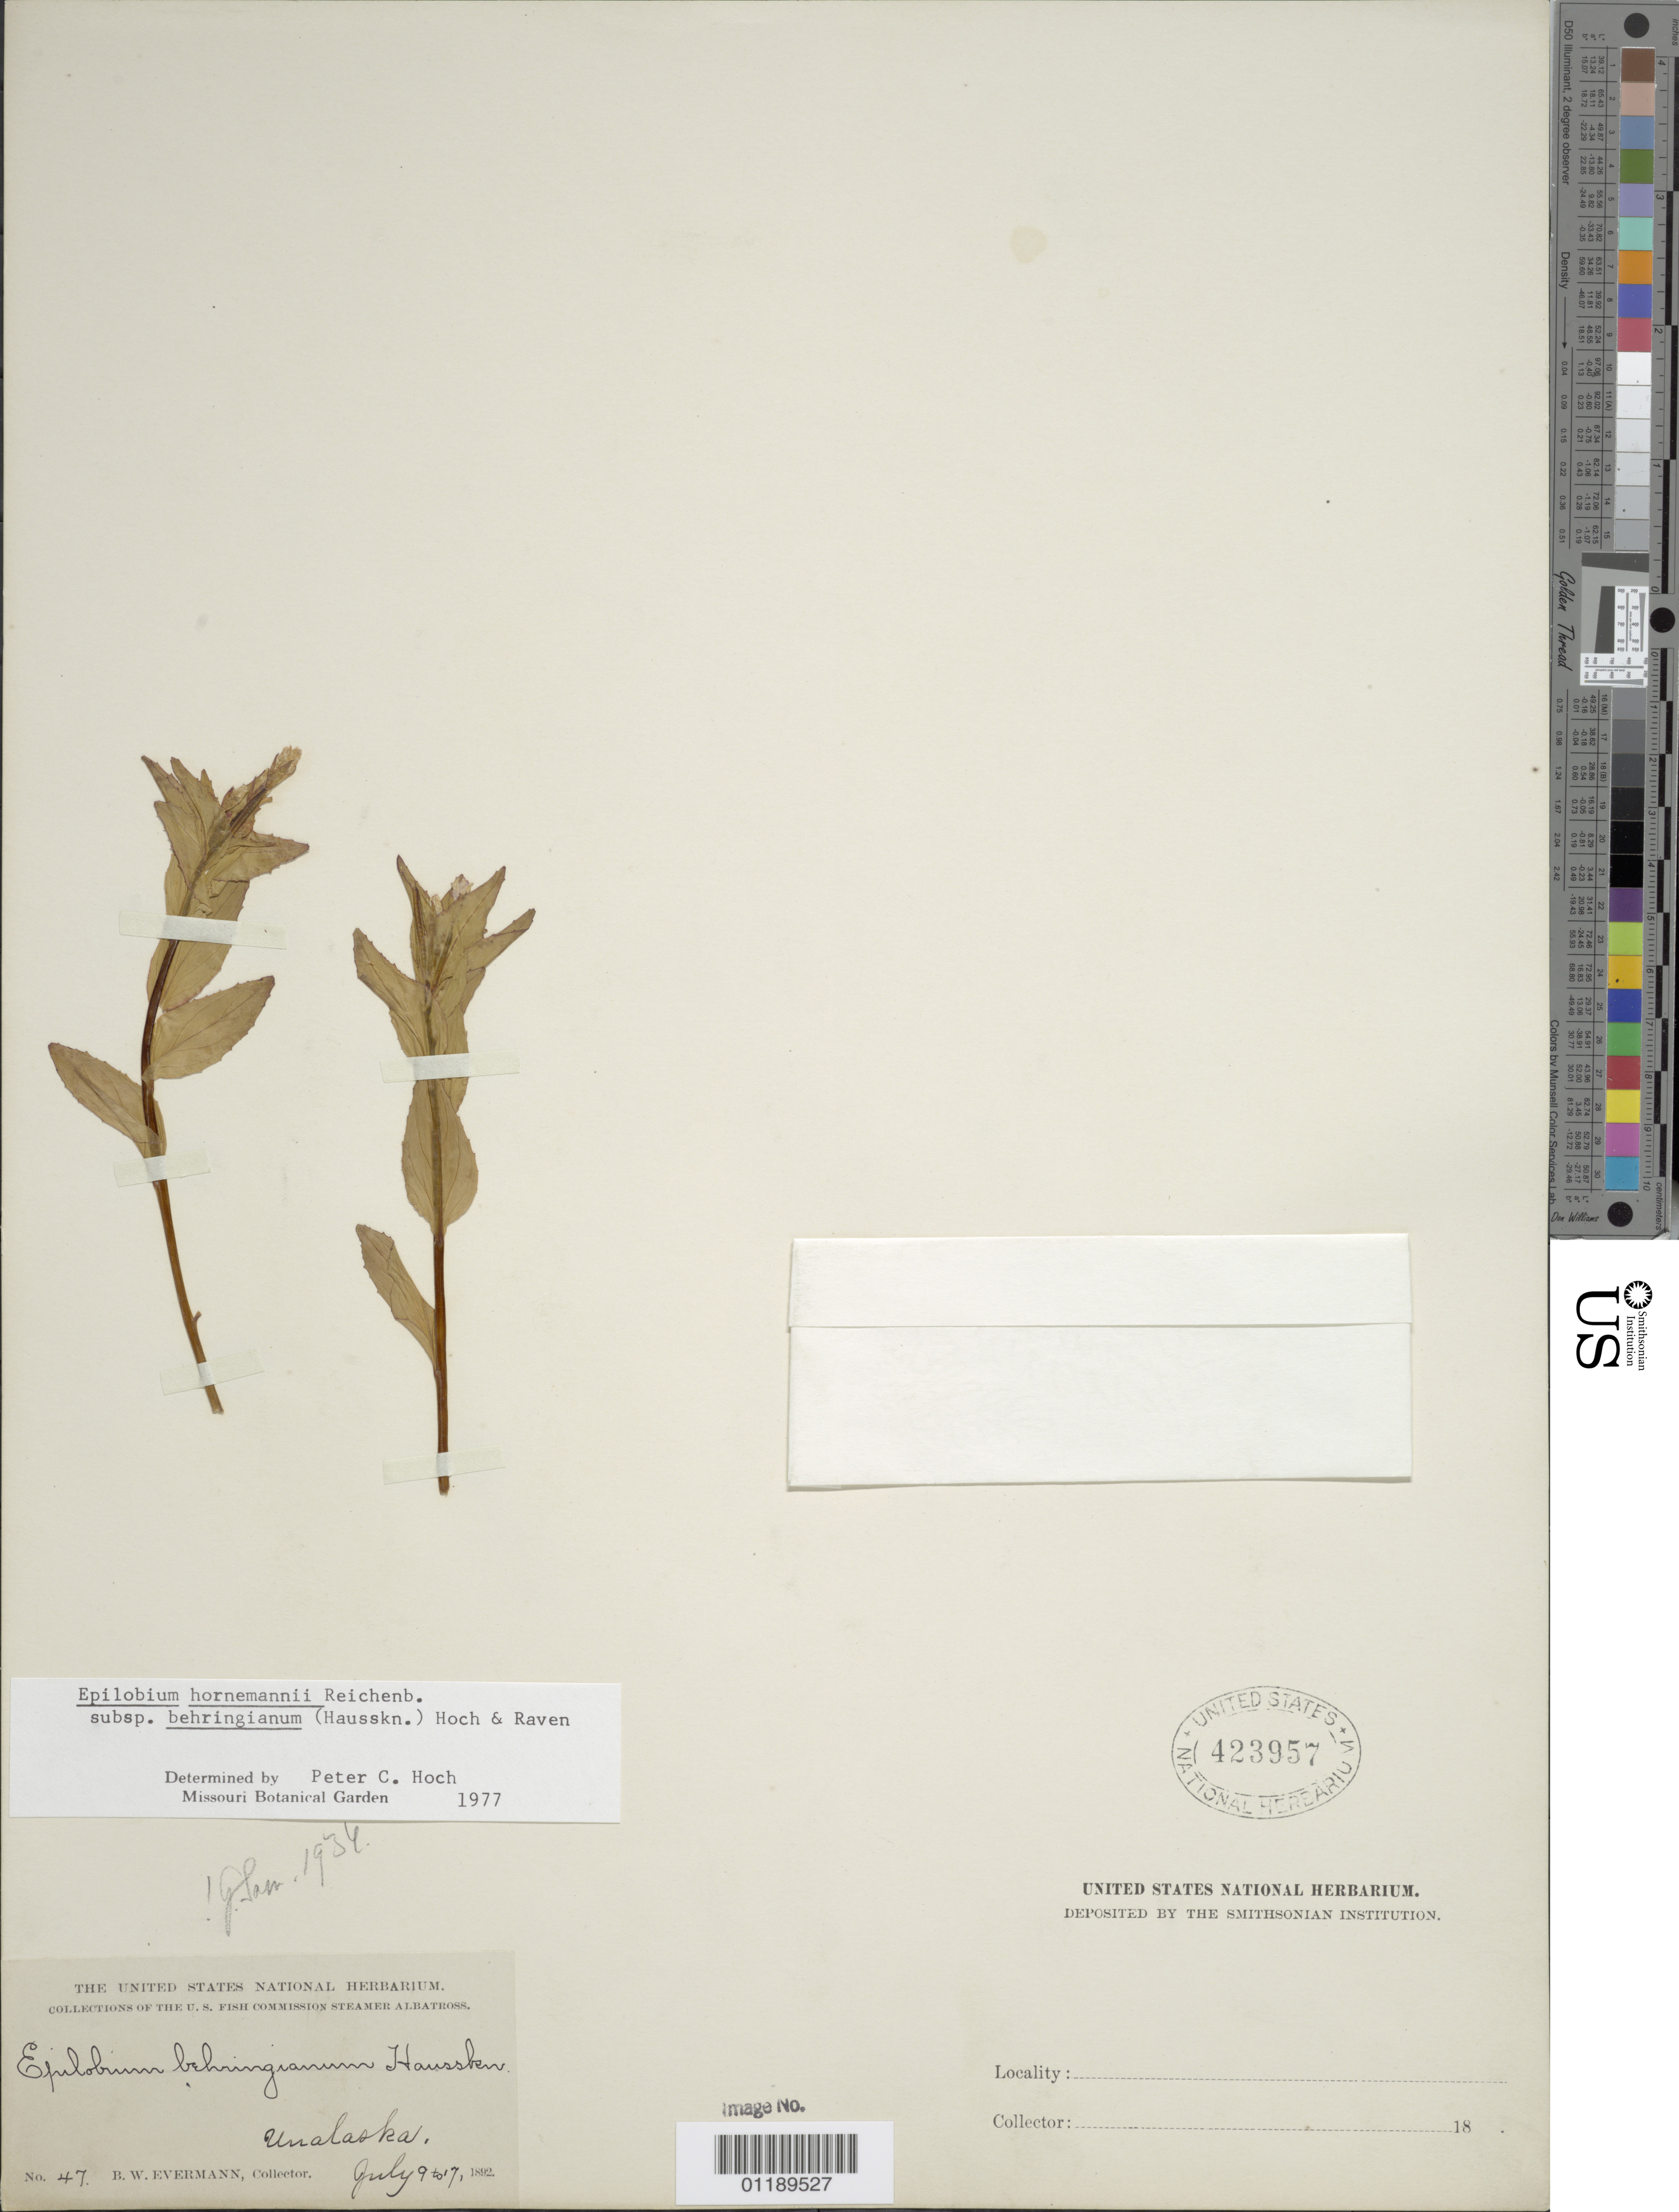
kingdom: Plantae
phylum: Tracheophyta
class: Magnoliopsida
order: Myrtales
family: Onagraceae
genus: Epilobium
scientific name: Epilobium hornemannii subsp. behringianum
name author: (Hausskn.) Hoch & P.H. Raven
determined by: Hoch, P. C.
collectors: B. W. Evermann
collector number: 47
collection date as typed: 09 Jul 1892 to 17 Jul 1892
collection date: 1892-07-09/1892-07-17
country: United States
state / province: Alaska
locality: Unalaska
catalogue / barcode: US 423957